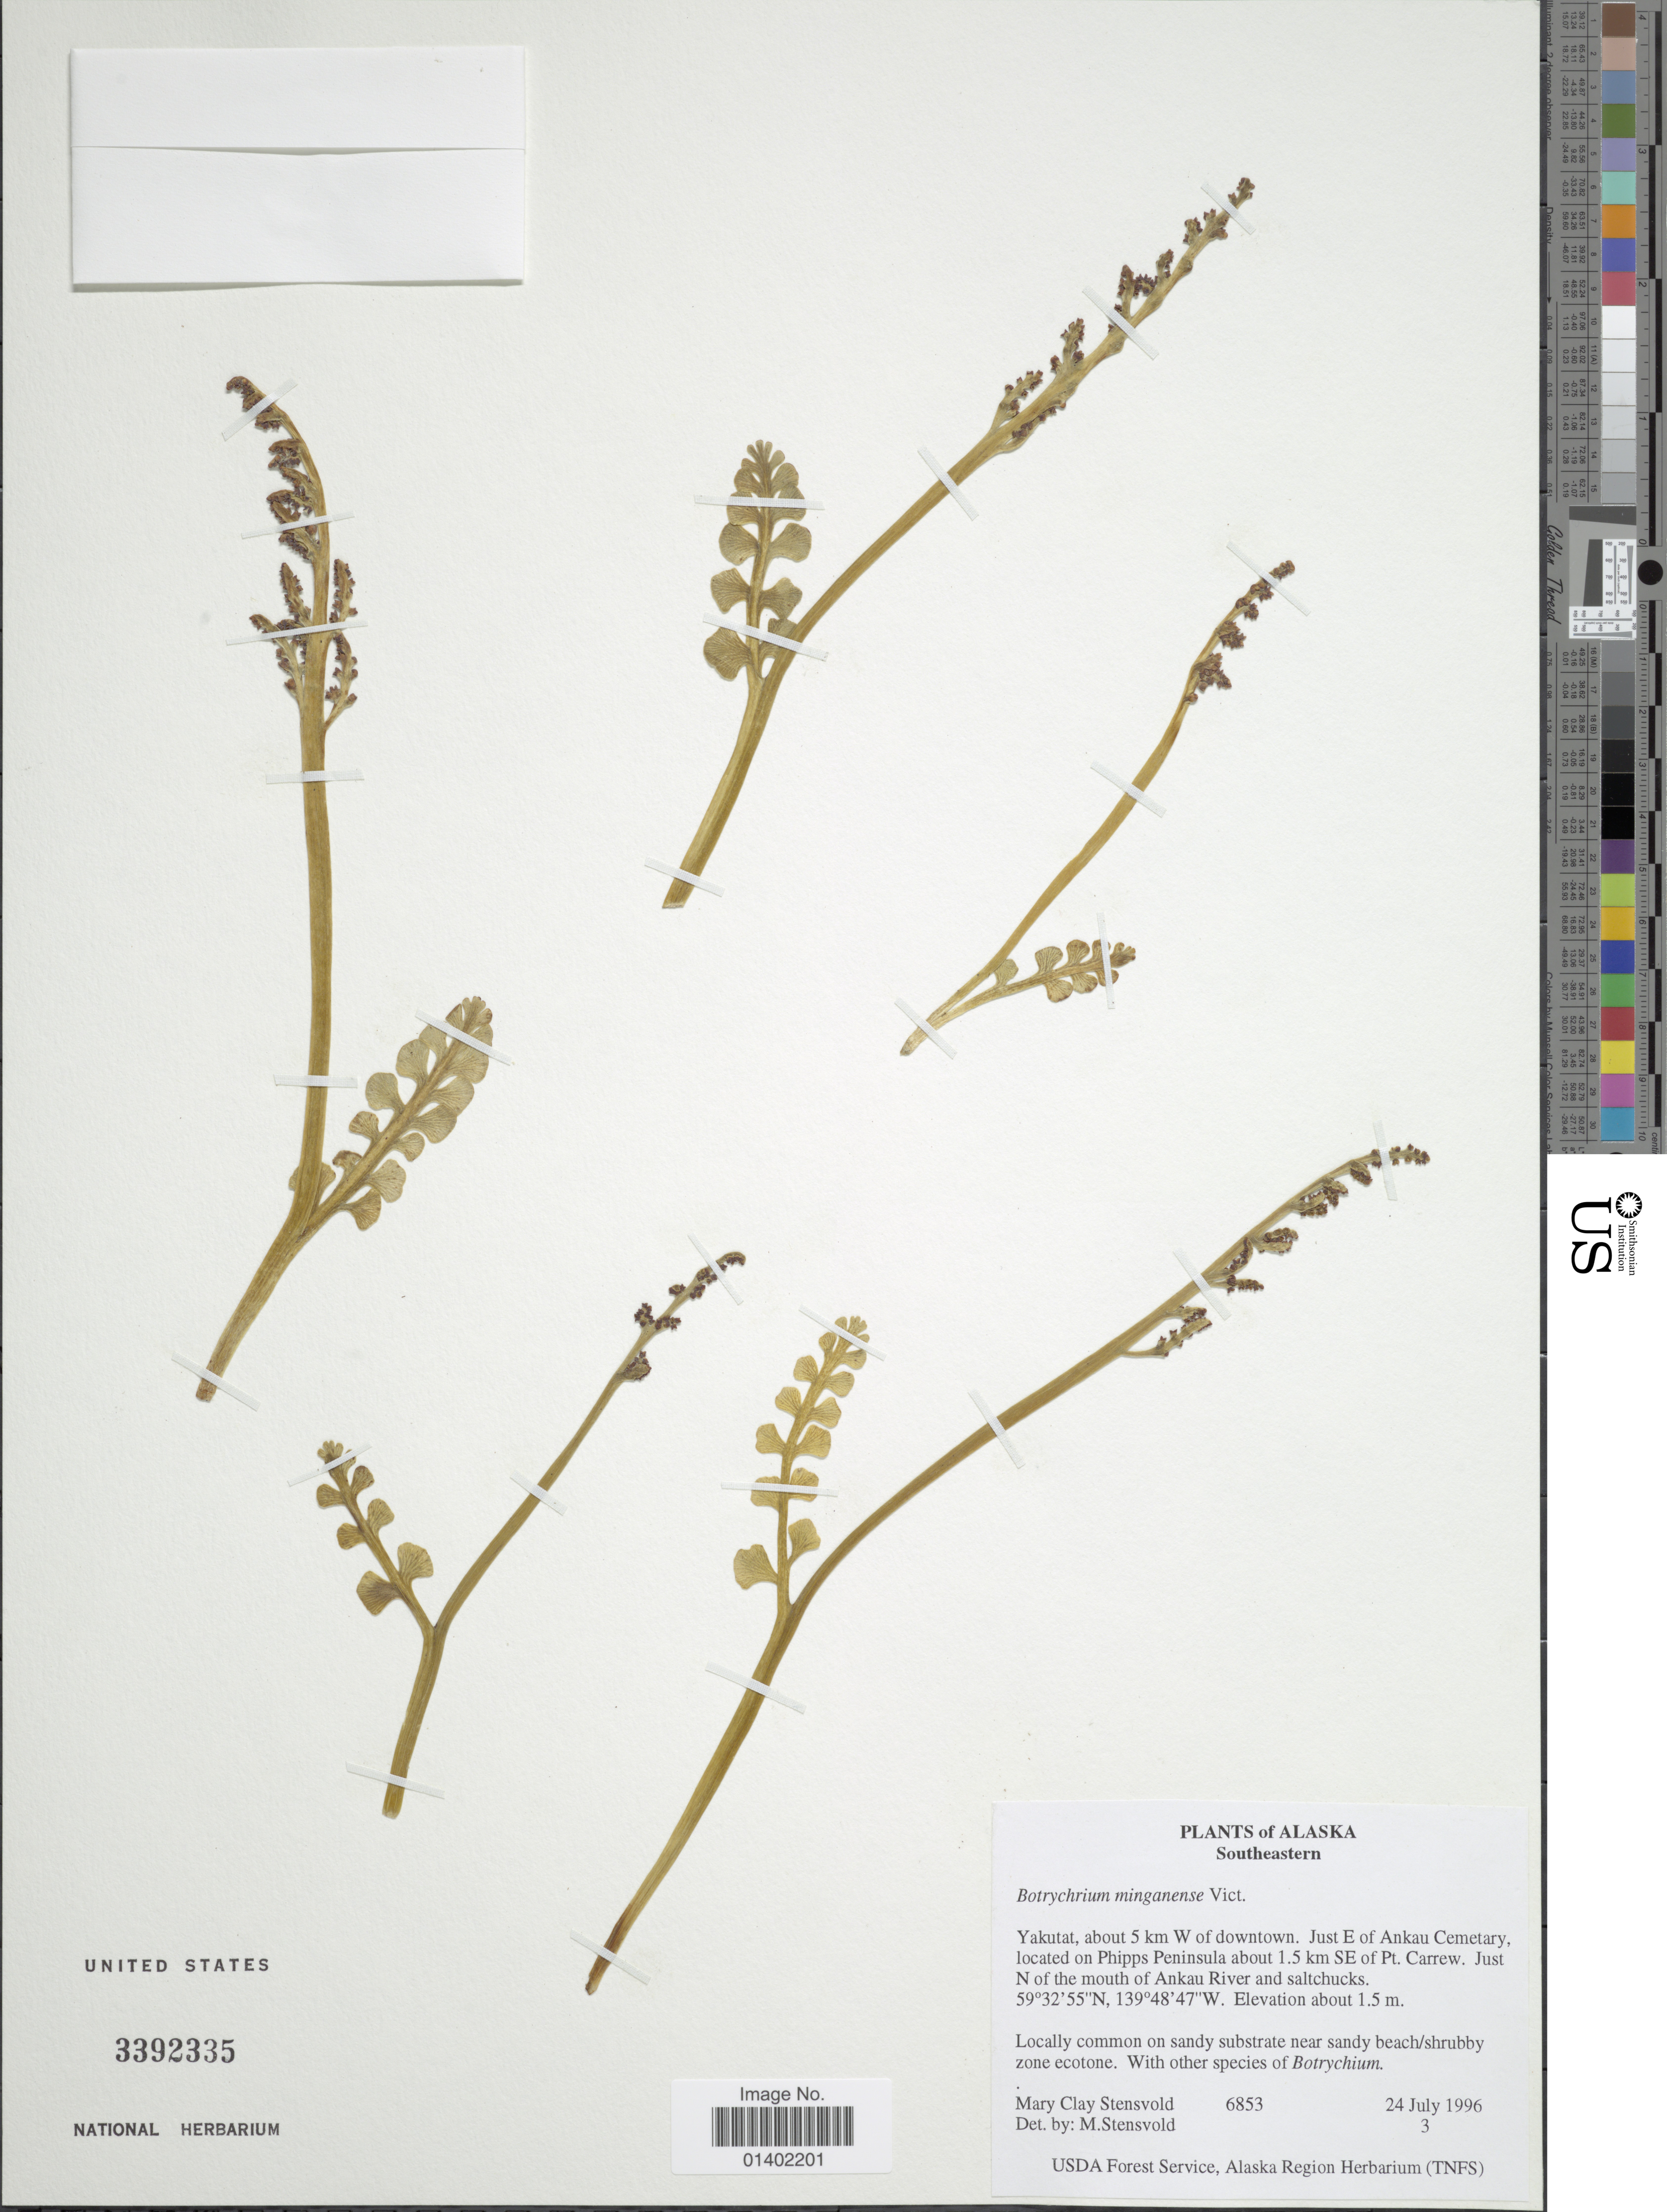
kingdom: Plantae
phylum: Tracheophyta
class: Polypodiopsida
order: Ophioglossales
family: Ophioglossaceae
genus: Botrychium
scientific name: Botrychium minganense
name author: Vict.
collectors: M. Stensvold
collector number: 6853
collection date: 1996-07-24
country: United States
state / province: Alaska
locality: Plants of Alaska Southeastern, Yakutat, about 5 km W of downtown. Just e of Ankou Cemetary, located on Phipps Peninsula about 1.5 km SE of Pt. Carrew. Just N of the mouth of Ankau River and saltchucks.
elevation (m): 1.5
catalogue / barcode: US 3392335